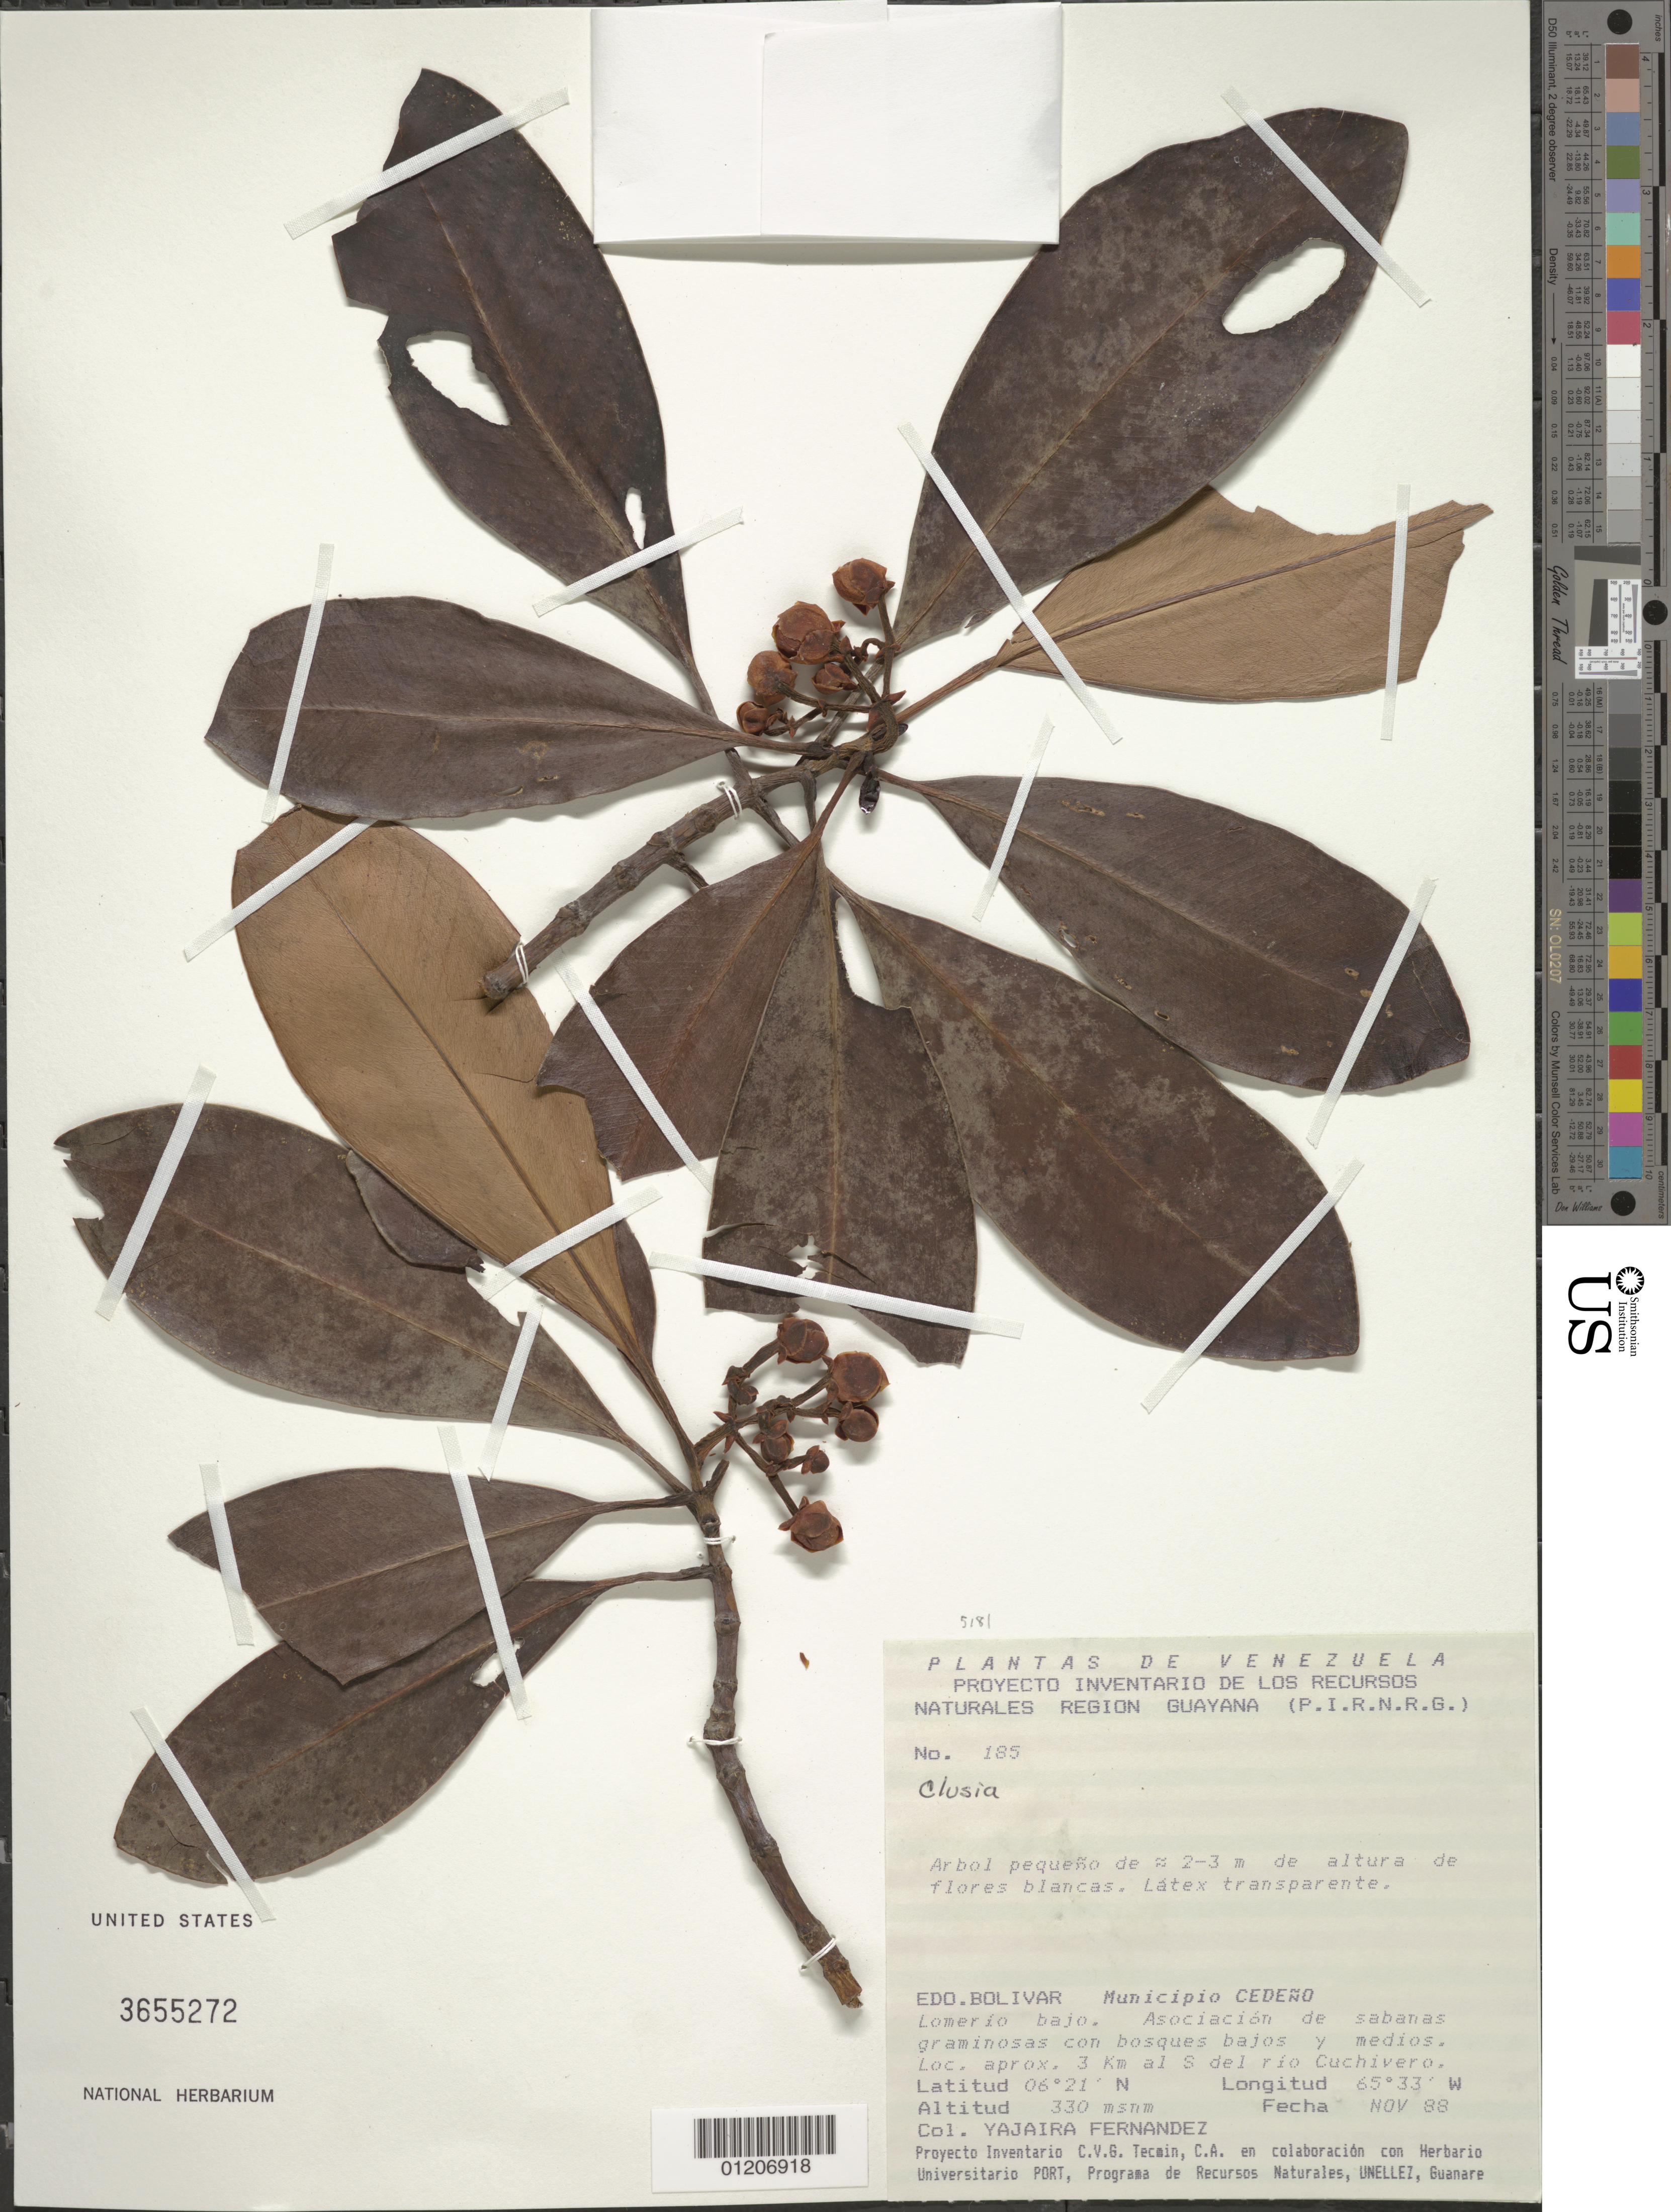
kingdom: Plantae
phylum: Tracheophyta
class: Magnoliopsida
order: Malpighiales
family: Clusiaceae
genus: Clusia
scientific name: Clusia sp.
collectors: Y. Fernandez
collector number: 185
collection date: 1988-11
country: Venezuela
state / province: Bolívar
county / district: Cedeño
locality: Aprox 3km al S del rio Cuchivero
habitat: Lomerio bajo. Asociacion de sabanas graminosas con bosques bajos y medios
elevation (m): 330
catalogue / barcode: US 3655272